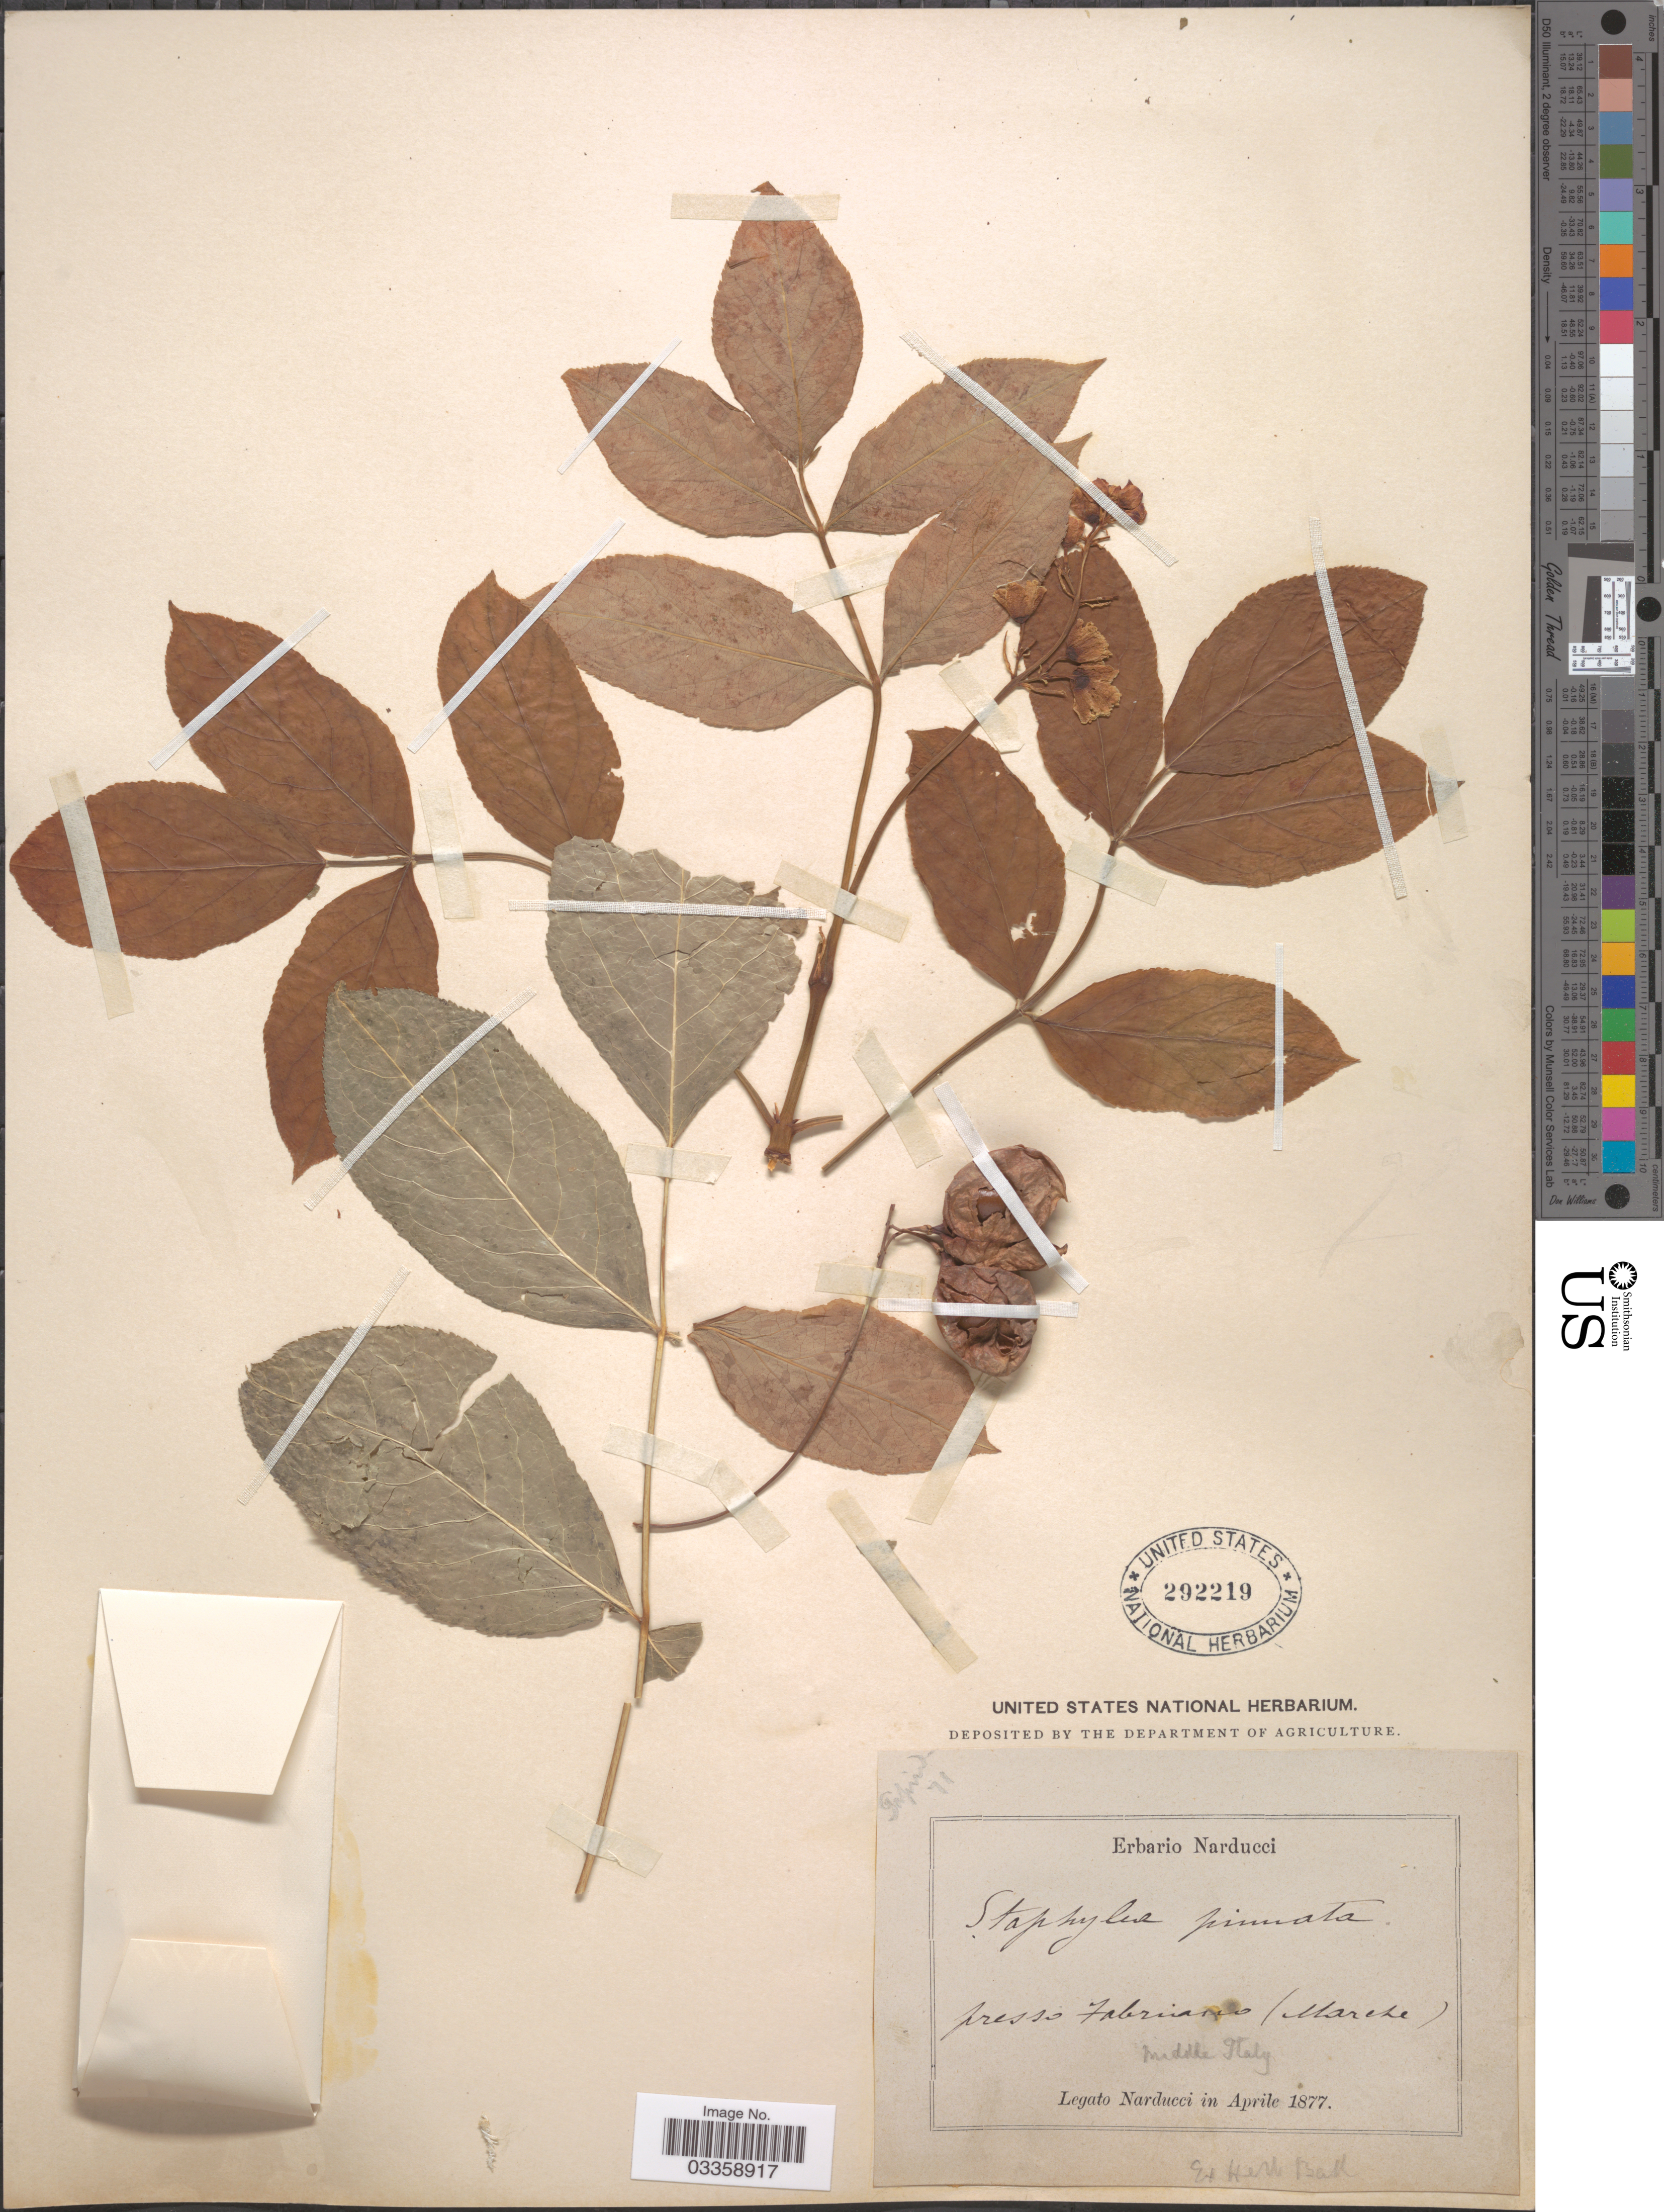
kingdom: Plantae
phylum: Tracheophyta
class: Magnoliopsida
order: Crossosomatales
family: Staphyleaceae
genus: Staphylea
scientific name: Staphylea pinnata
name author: L.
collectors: -. Narducci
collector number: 71?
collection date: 1877-04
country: Italy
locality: Presso Fabriano (Marche). [interpreted] Middle Italy.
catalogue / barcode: US 292219